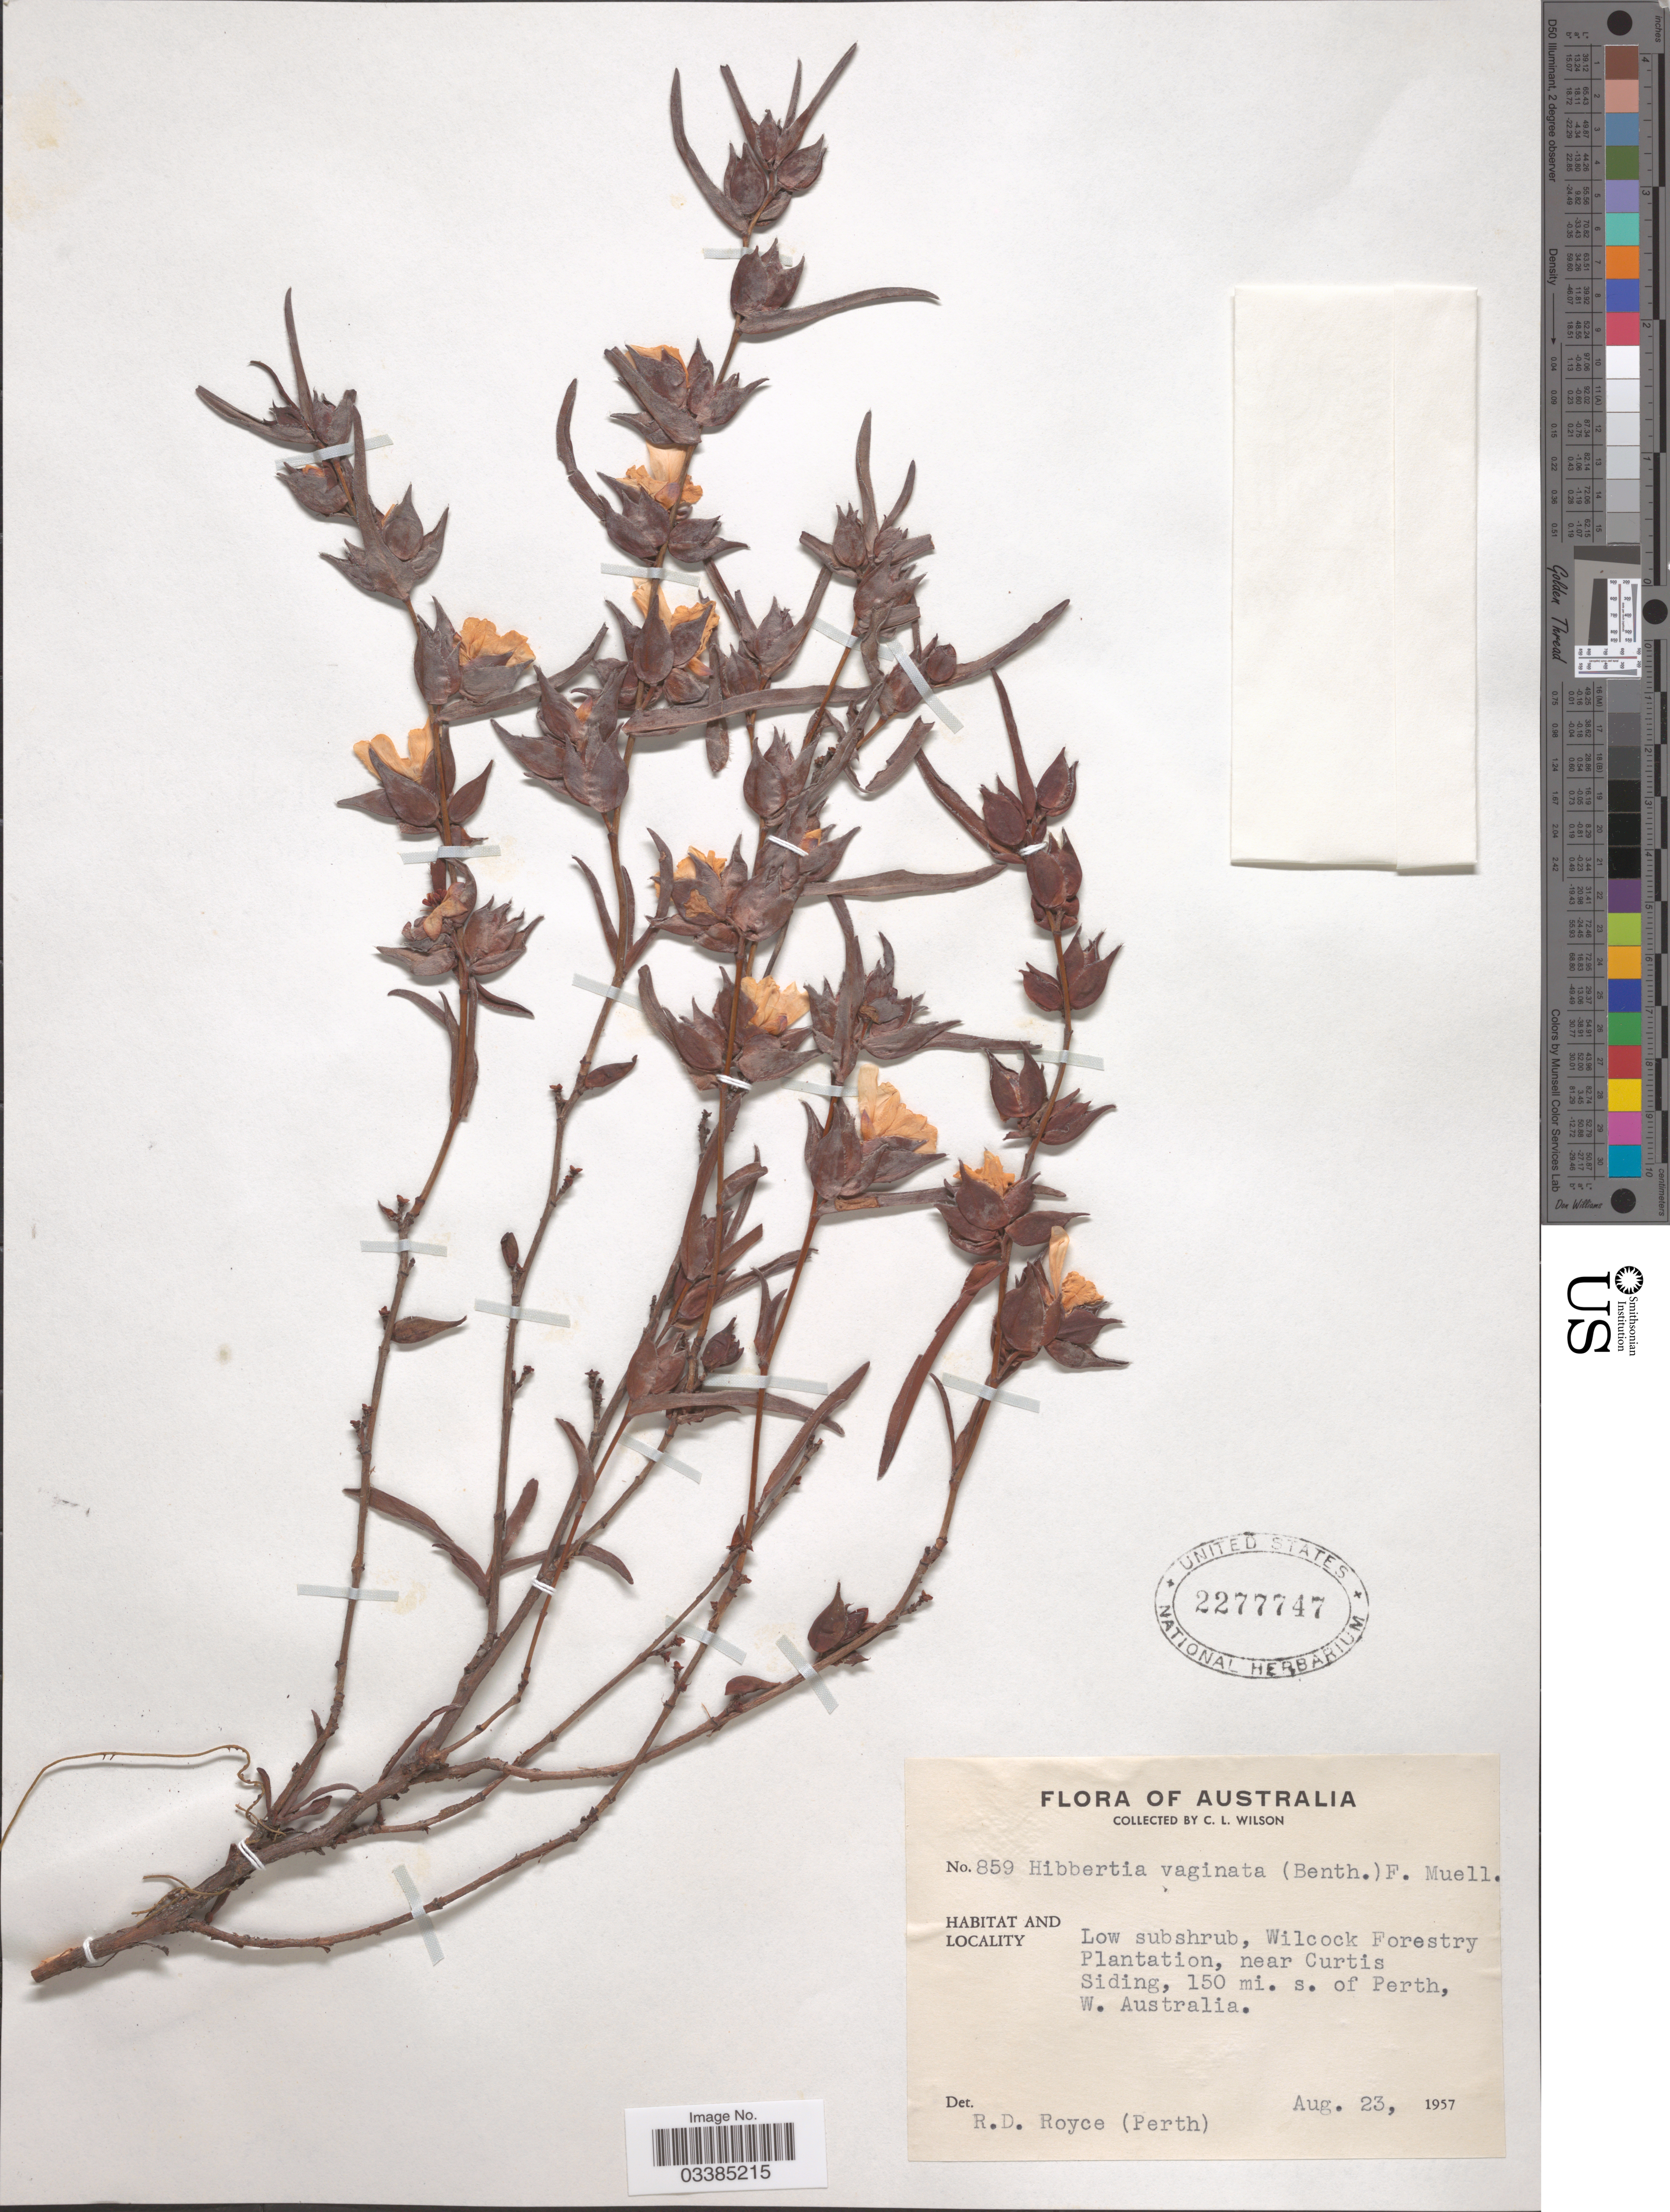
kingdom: Plantae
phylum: Tracheophyta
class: Magnoliopsida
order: Dilleniales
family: Dilleniaceae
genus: Hibbertia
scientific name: Hibbertia vaginata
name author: F. Muell.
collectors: C. L. Wilson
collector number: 859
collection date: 1957-08-23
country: Australia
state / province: Western Australia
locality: Wilcock Forestry Plantation, near Curtis Siding, 150 mi. s. of Perth, W. Australia.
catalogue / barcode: US 2277747